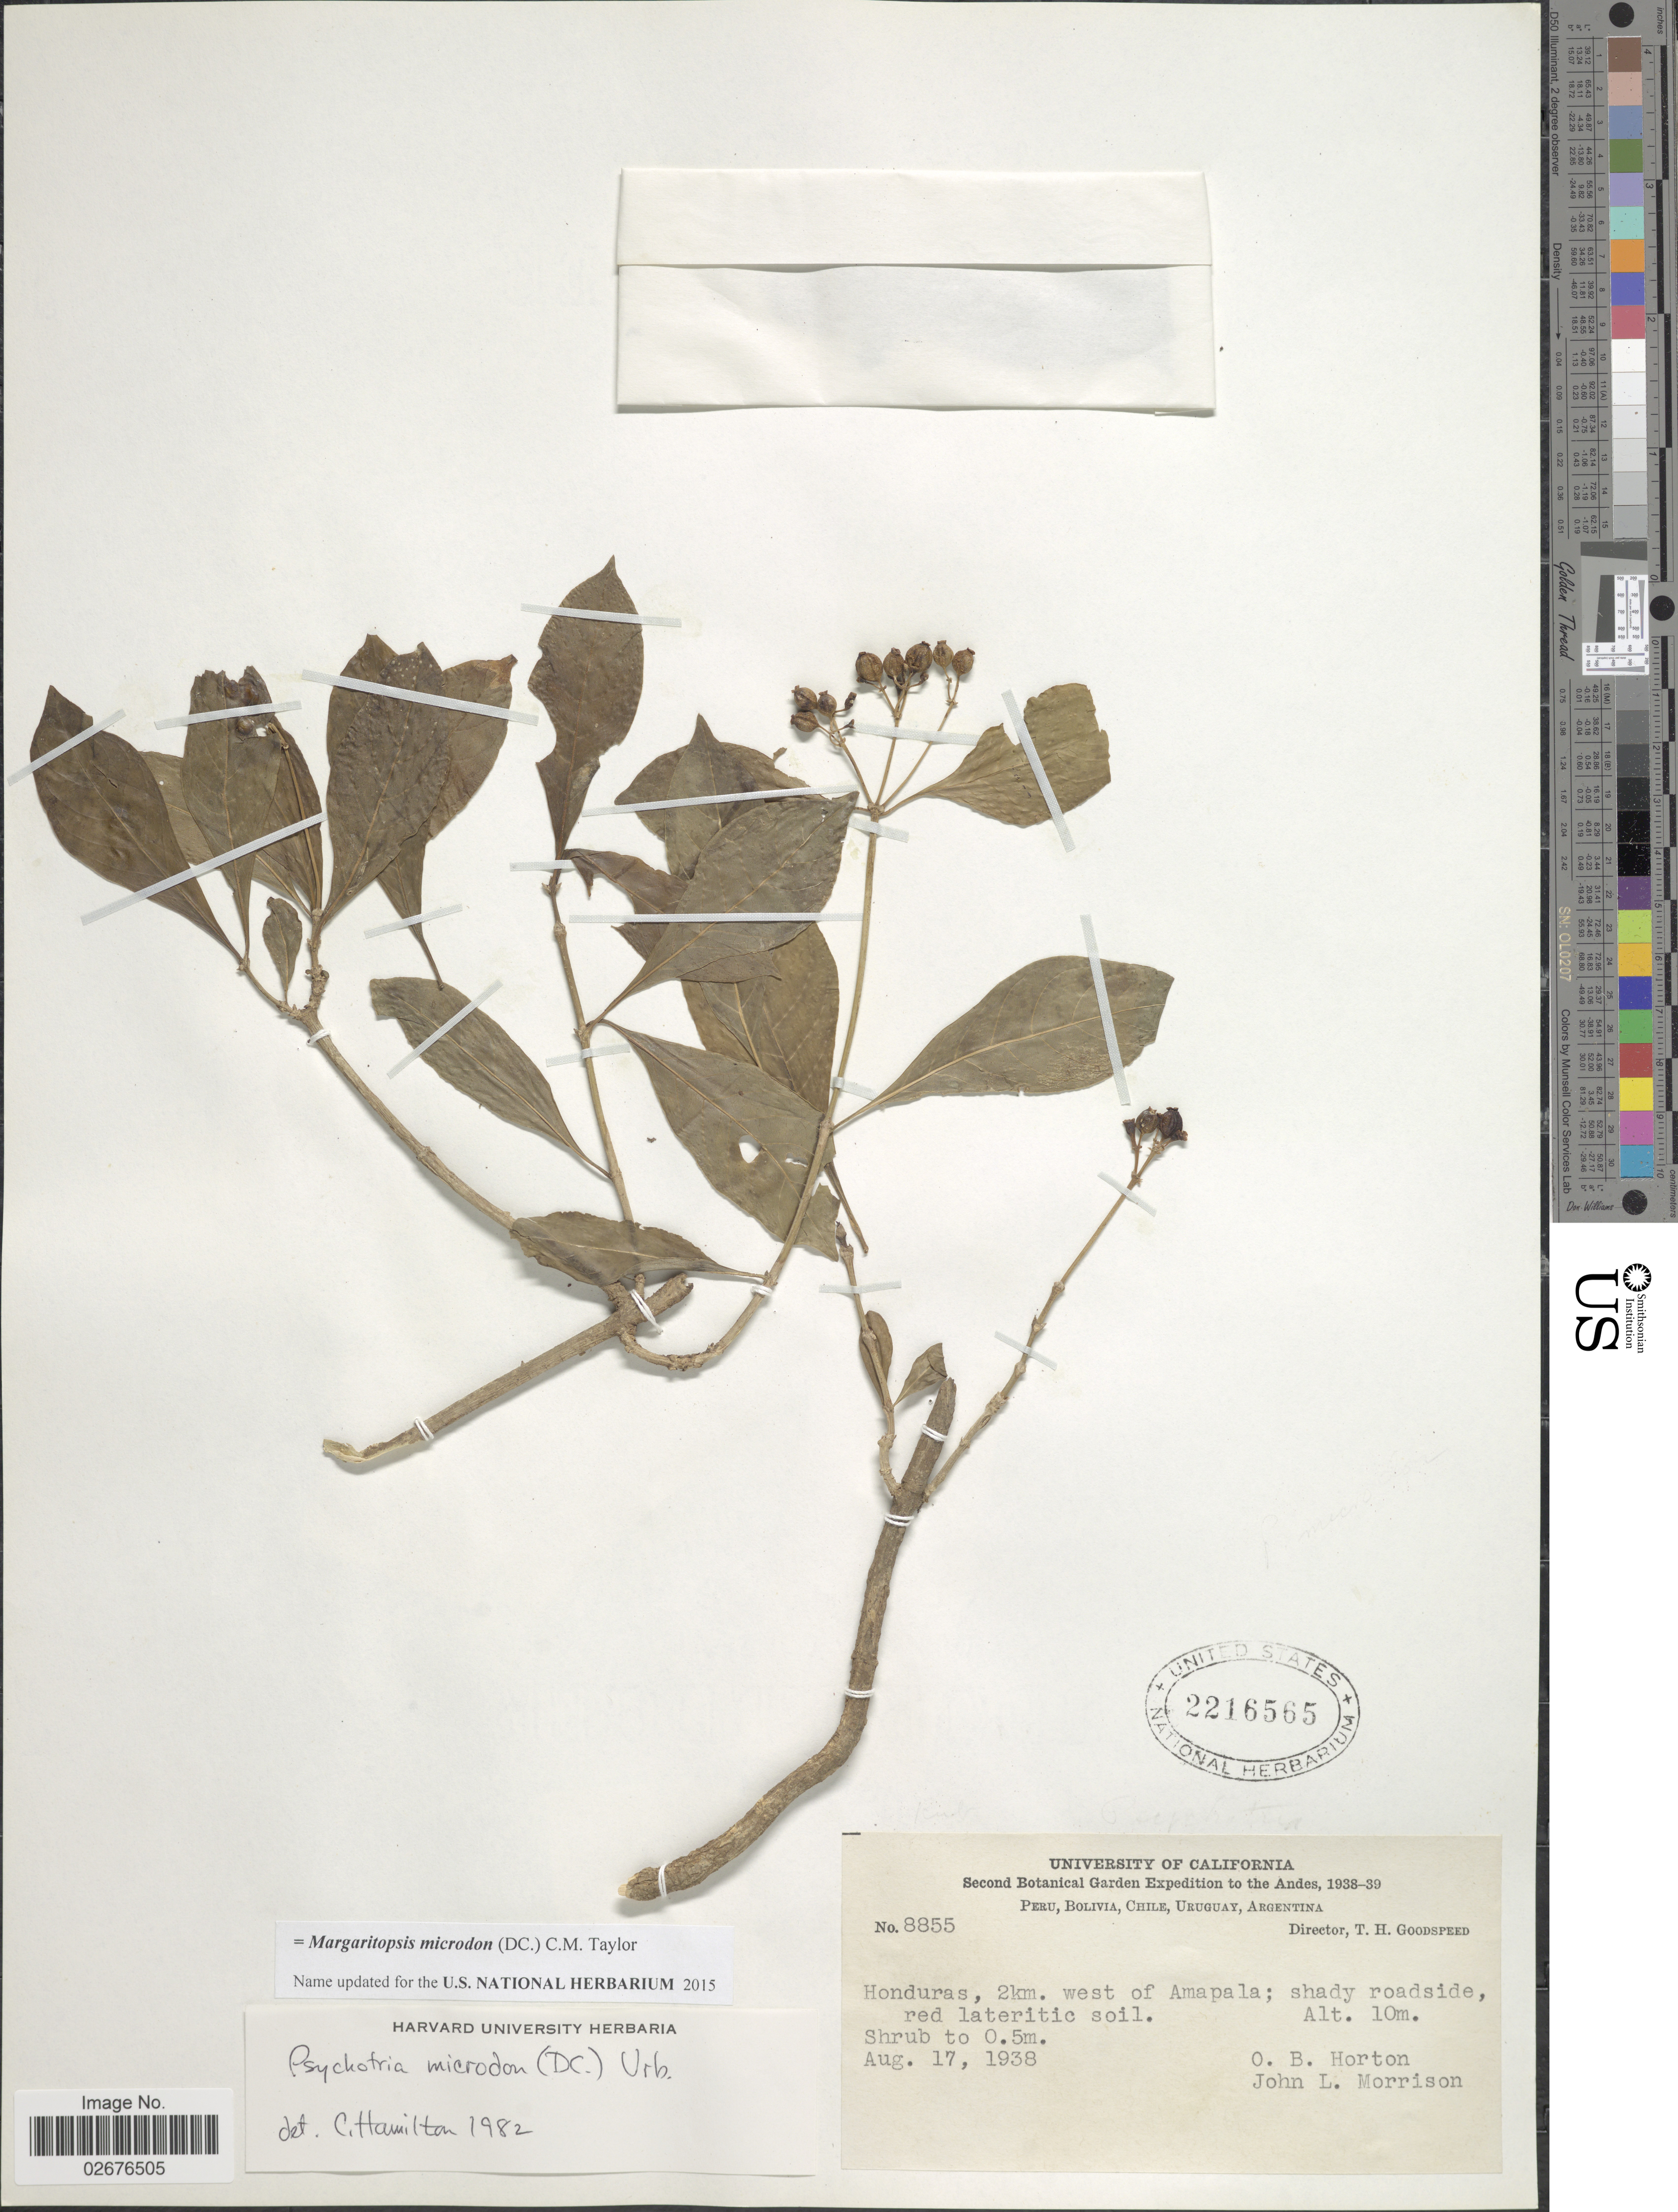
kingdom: Plantae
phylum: Tracheophyta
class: Magnoliopsida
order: Gentianales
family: Rubiaceae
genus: Margaritopsis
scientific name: Margaritopsis microdon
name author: (DC.) C.M. Taylor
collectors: O. B. Horton & J. Morrison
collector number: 8855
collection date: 1938-08-17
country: Honduras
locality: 2km. west of Amapala; in shady roadside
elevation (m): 10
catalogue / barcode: US 2216565